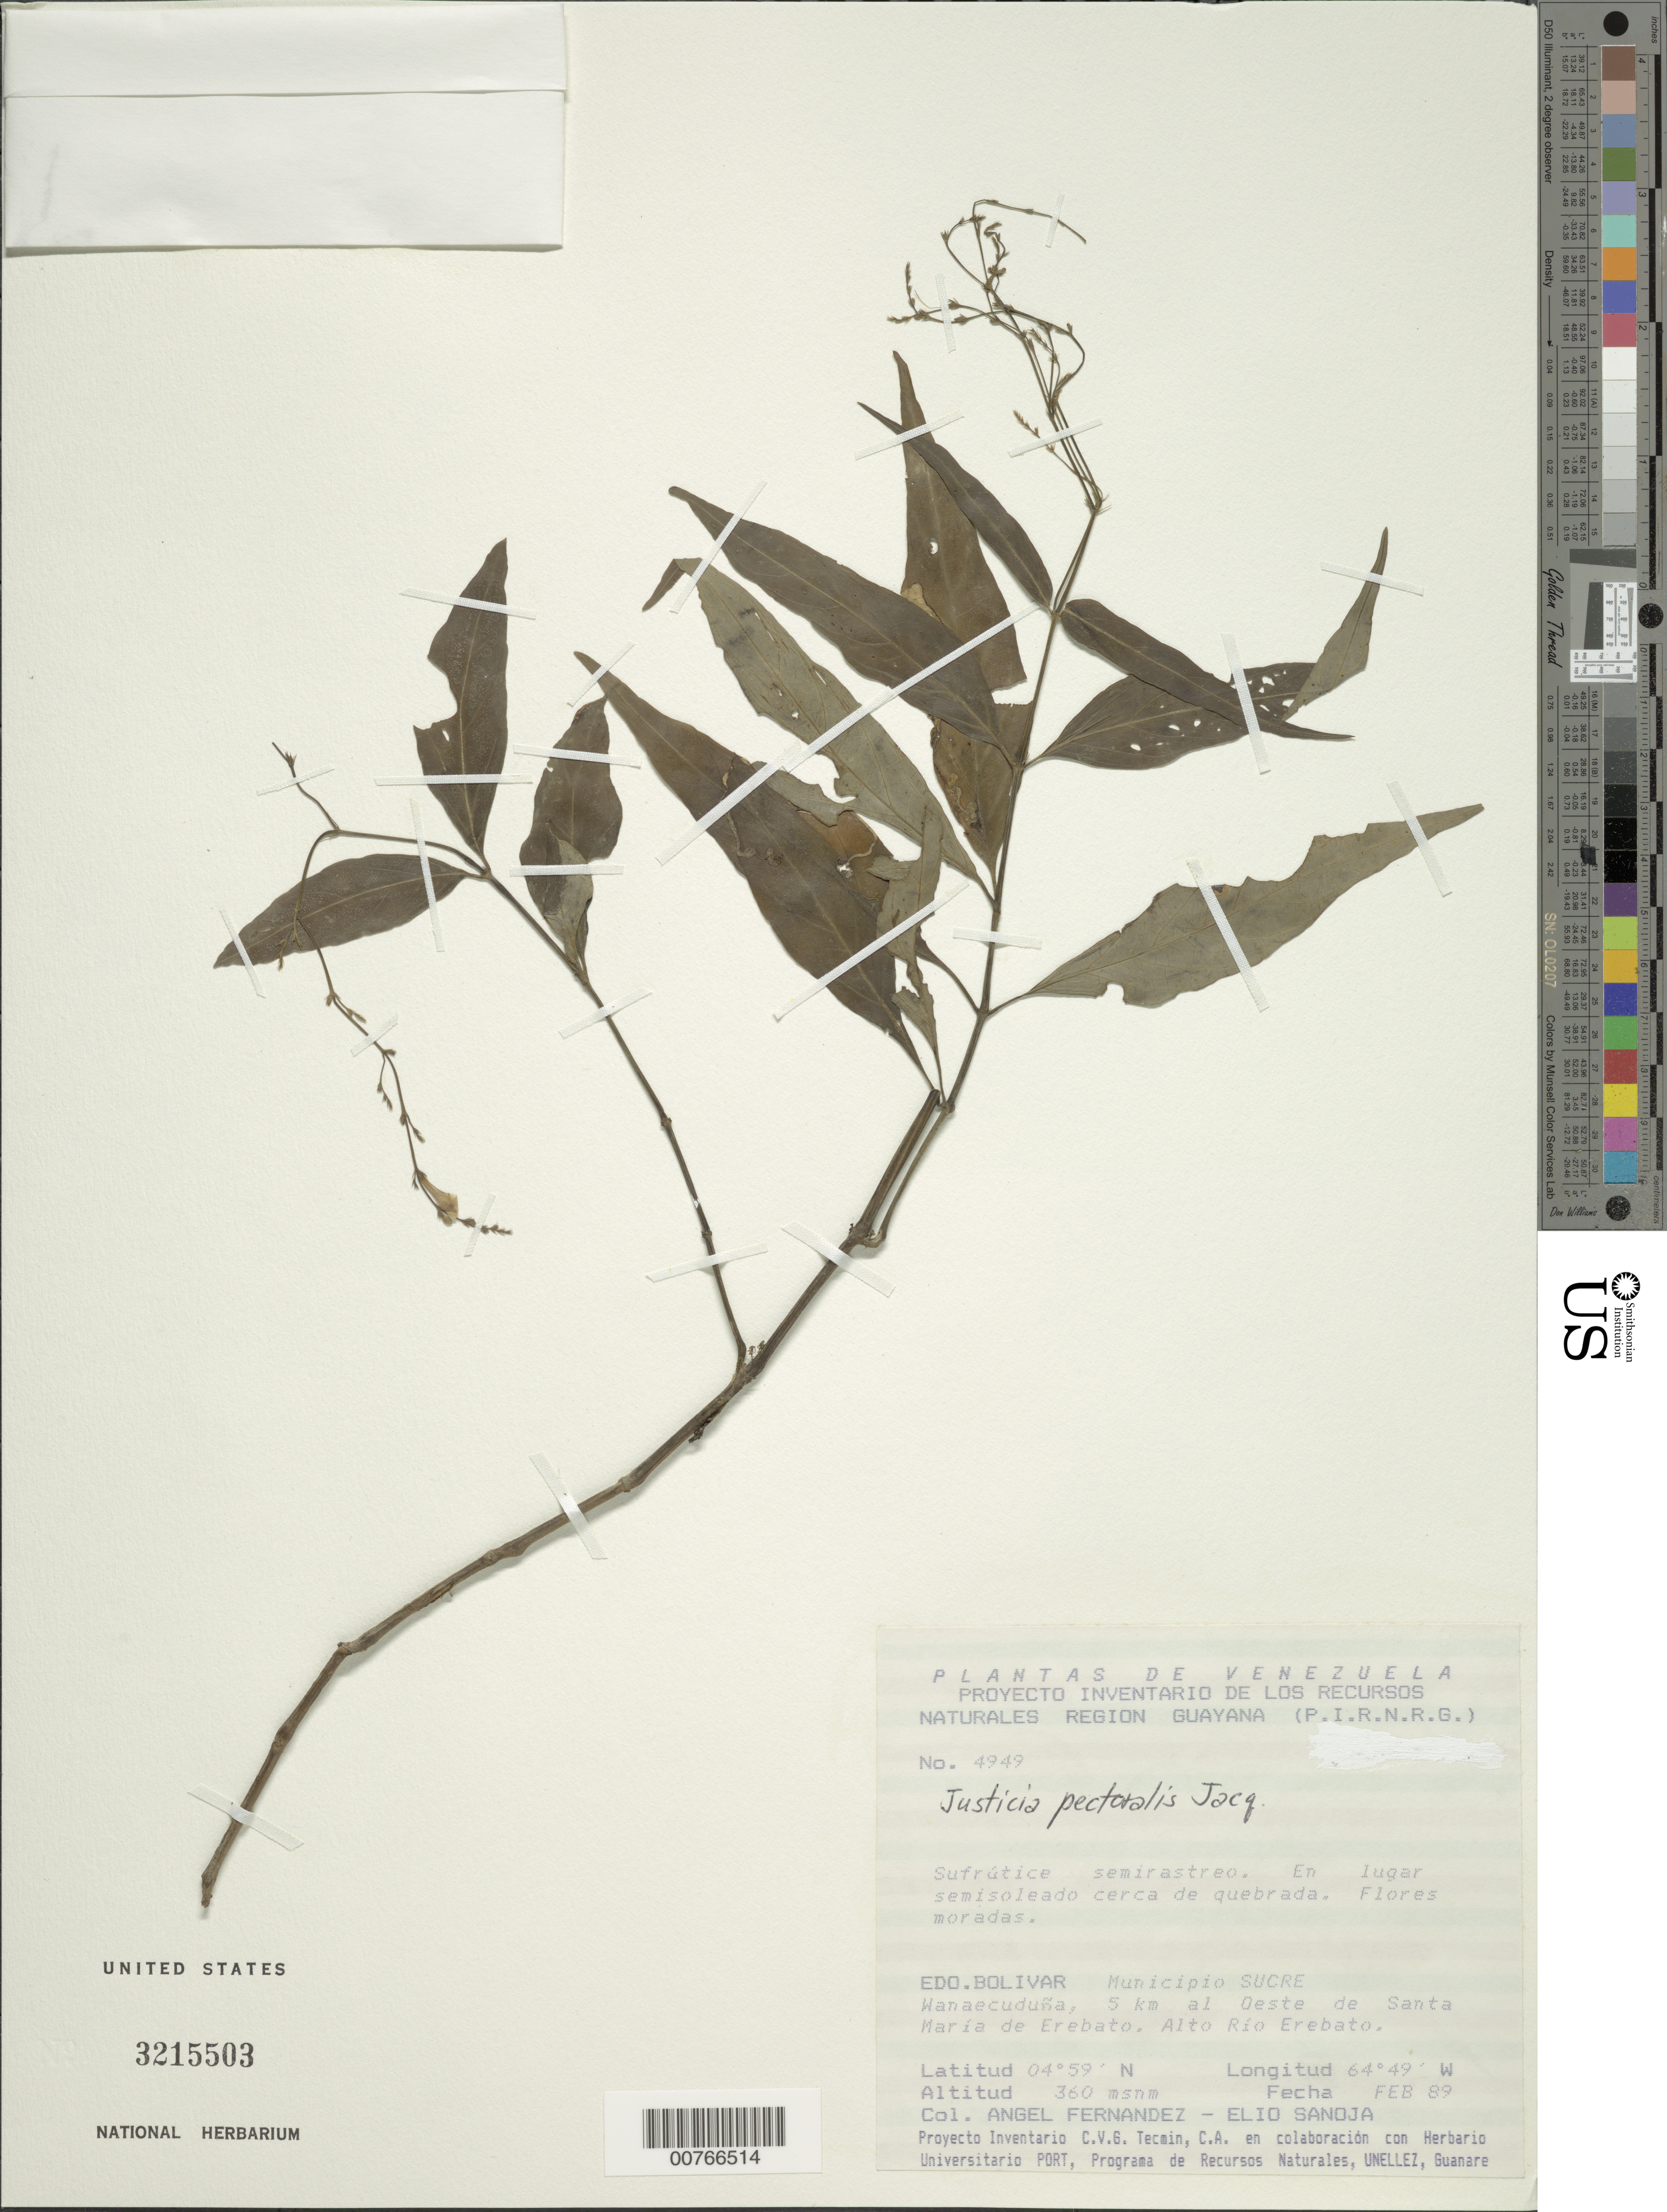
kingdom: Plantae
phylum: Tracheophyta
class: Magnoliopsida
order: Lamiales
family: Acanthaceae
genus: Justicia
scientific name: Justicia pectoralis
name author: Jacq.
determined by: Wasshausen, Dieter C., (BOT), Smithsonian Institution - National Museum of Natural History (UNITED STATES)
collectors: A. Fernández & E. Sanoja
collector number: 4949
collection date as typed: Feb-89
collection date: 1989-02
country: Venezuela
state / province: Bolívar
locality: Mun. Sucre, Wanaecuduña, 5 km W of Santa María de Erebato, Alto Río Erebato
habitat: Lugar semisoléado cerca de quebrada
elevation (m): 360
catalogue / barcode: US 3215503